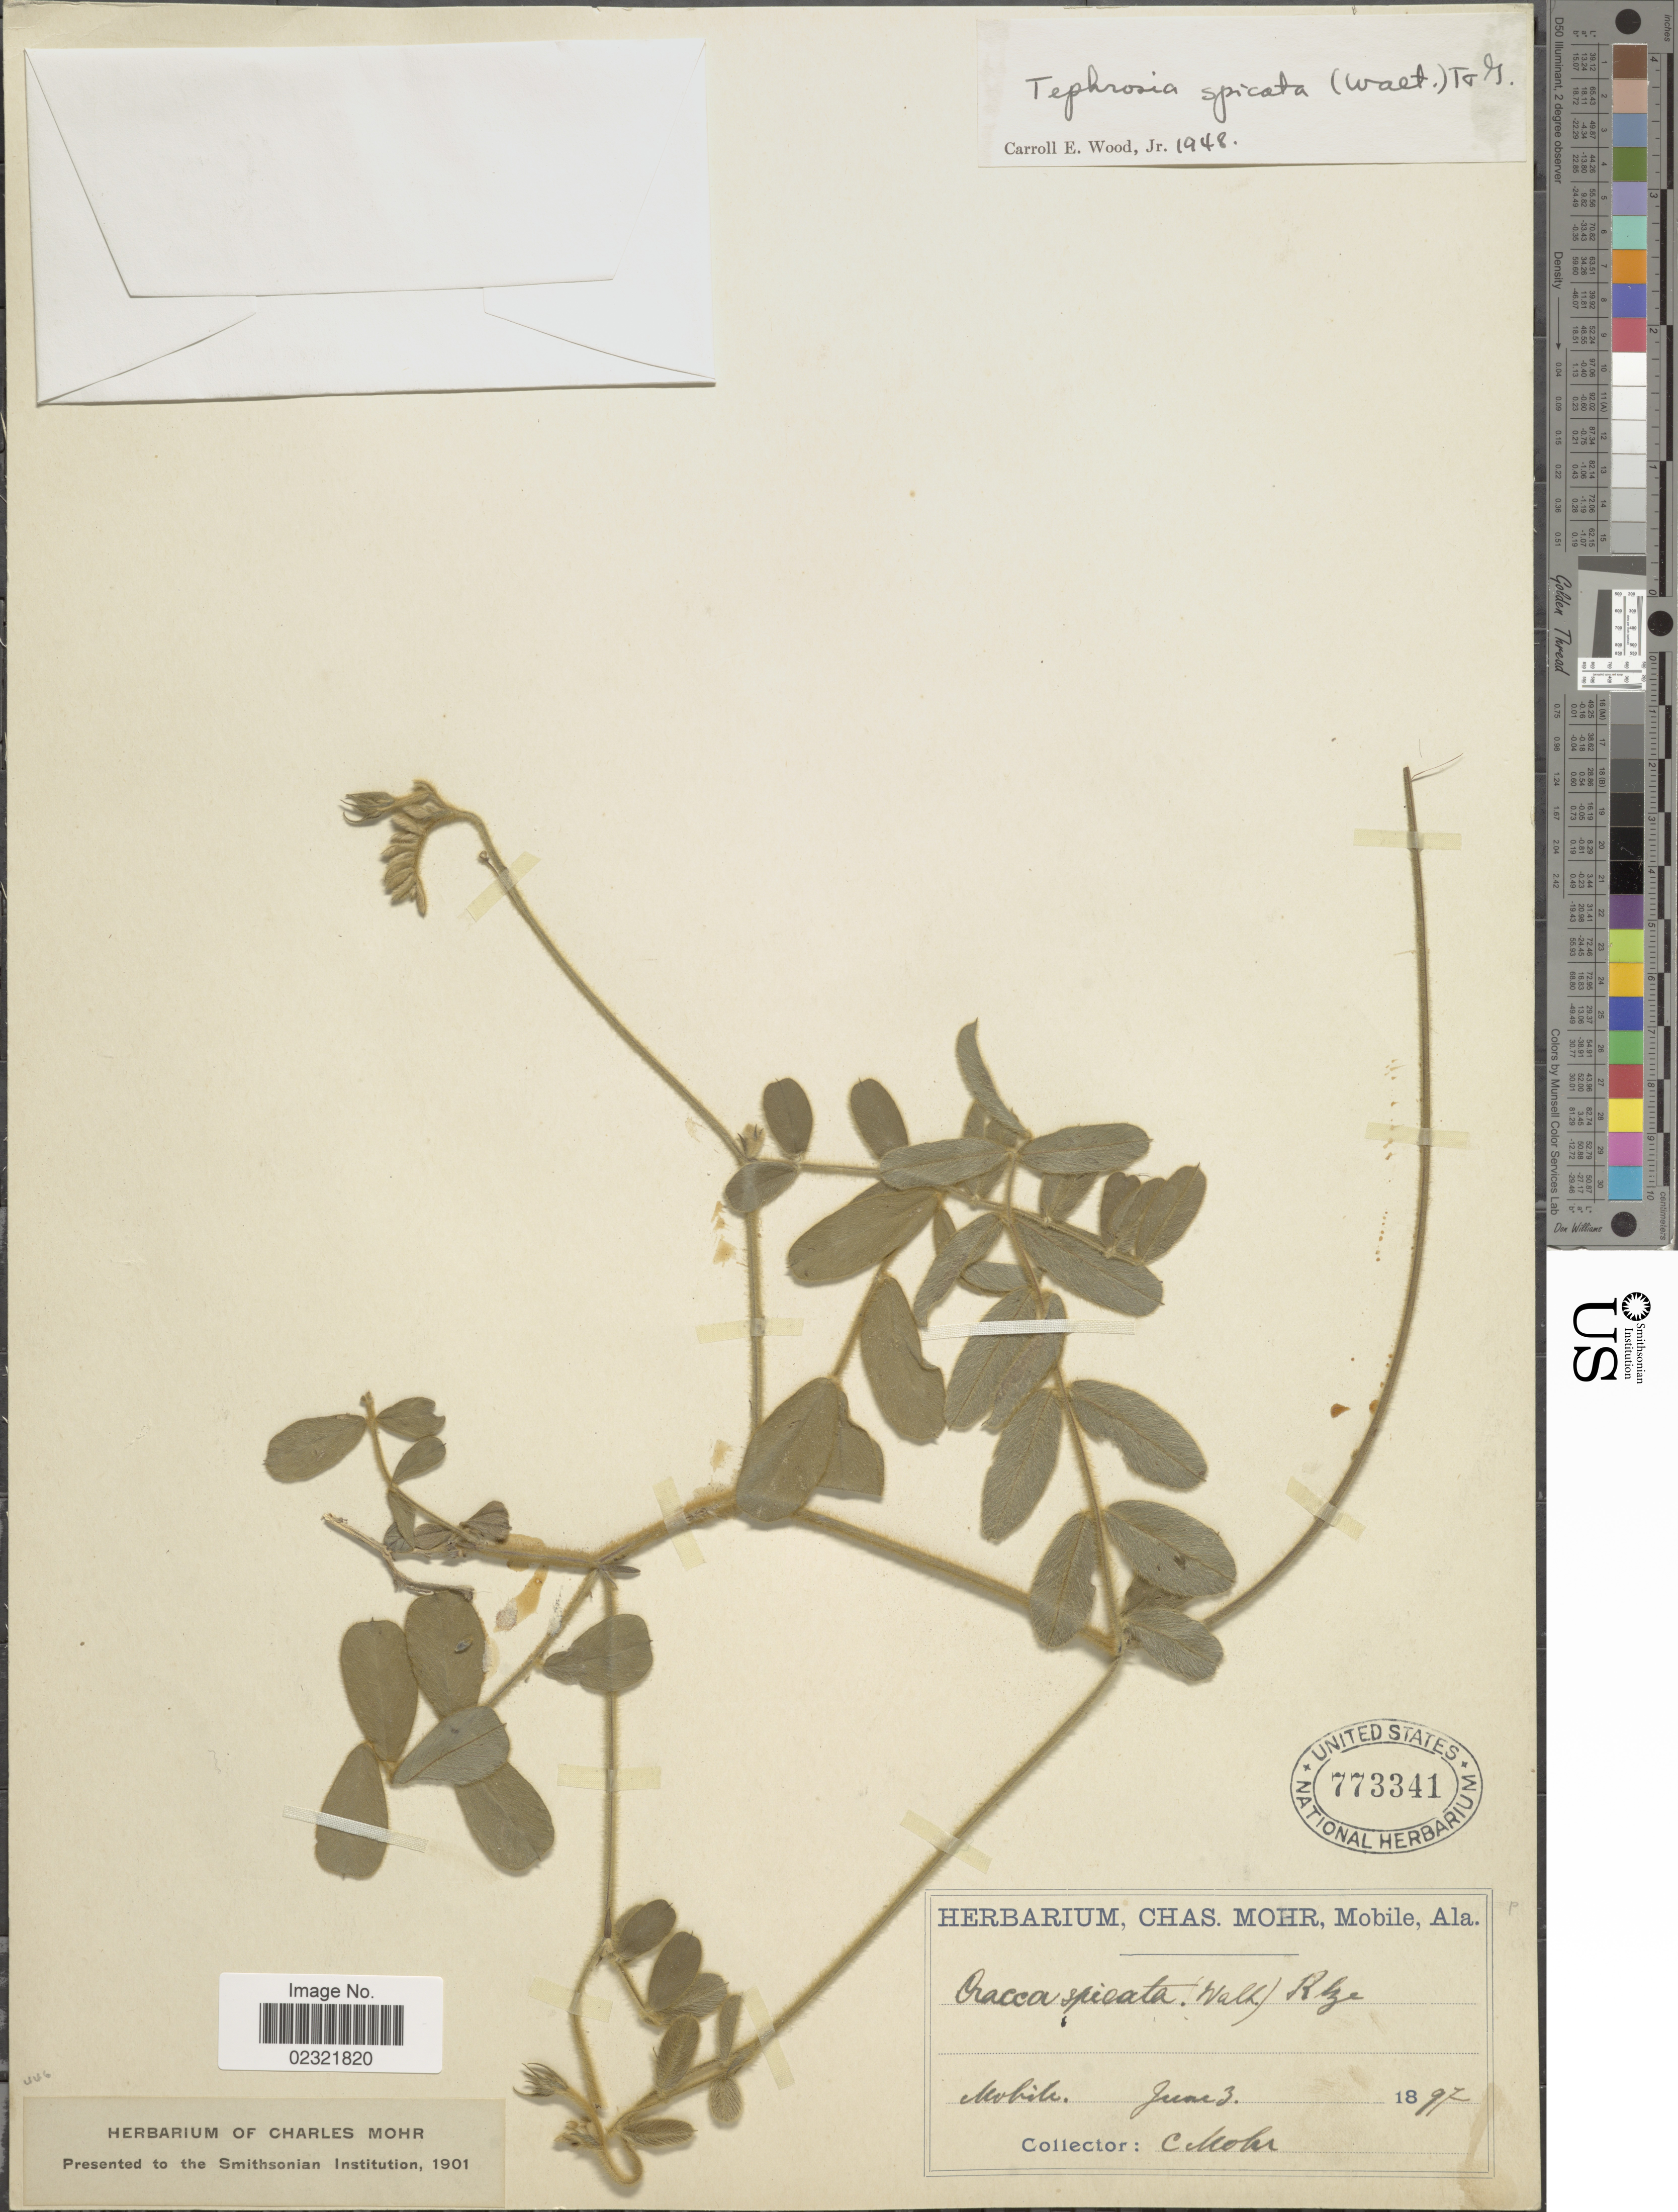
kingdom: Plantae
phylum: Tracheophyta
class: Magnoliopsida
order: Fabales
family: Fabaceae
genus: Tephrosia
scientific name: Tephrosia spicata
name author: (Walter) Torr. & A. Gray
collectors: Mohr, C. T. (herbarium)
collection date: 1897-06-03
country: United States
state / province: Alabama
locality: Mobile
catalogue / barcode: US 773341